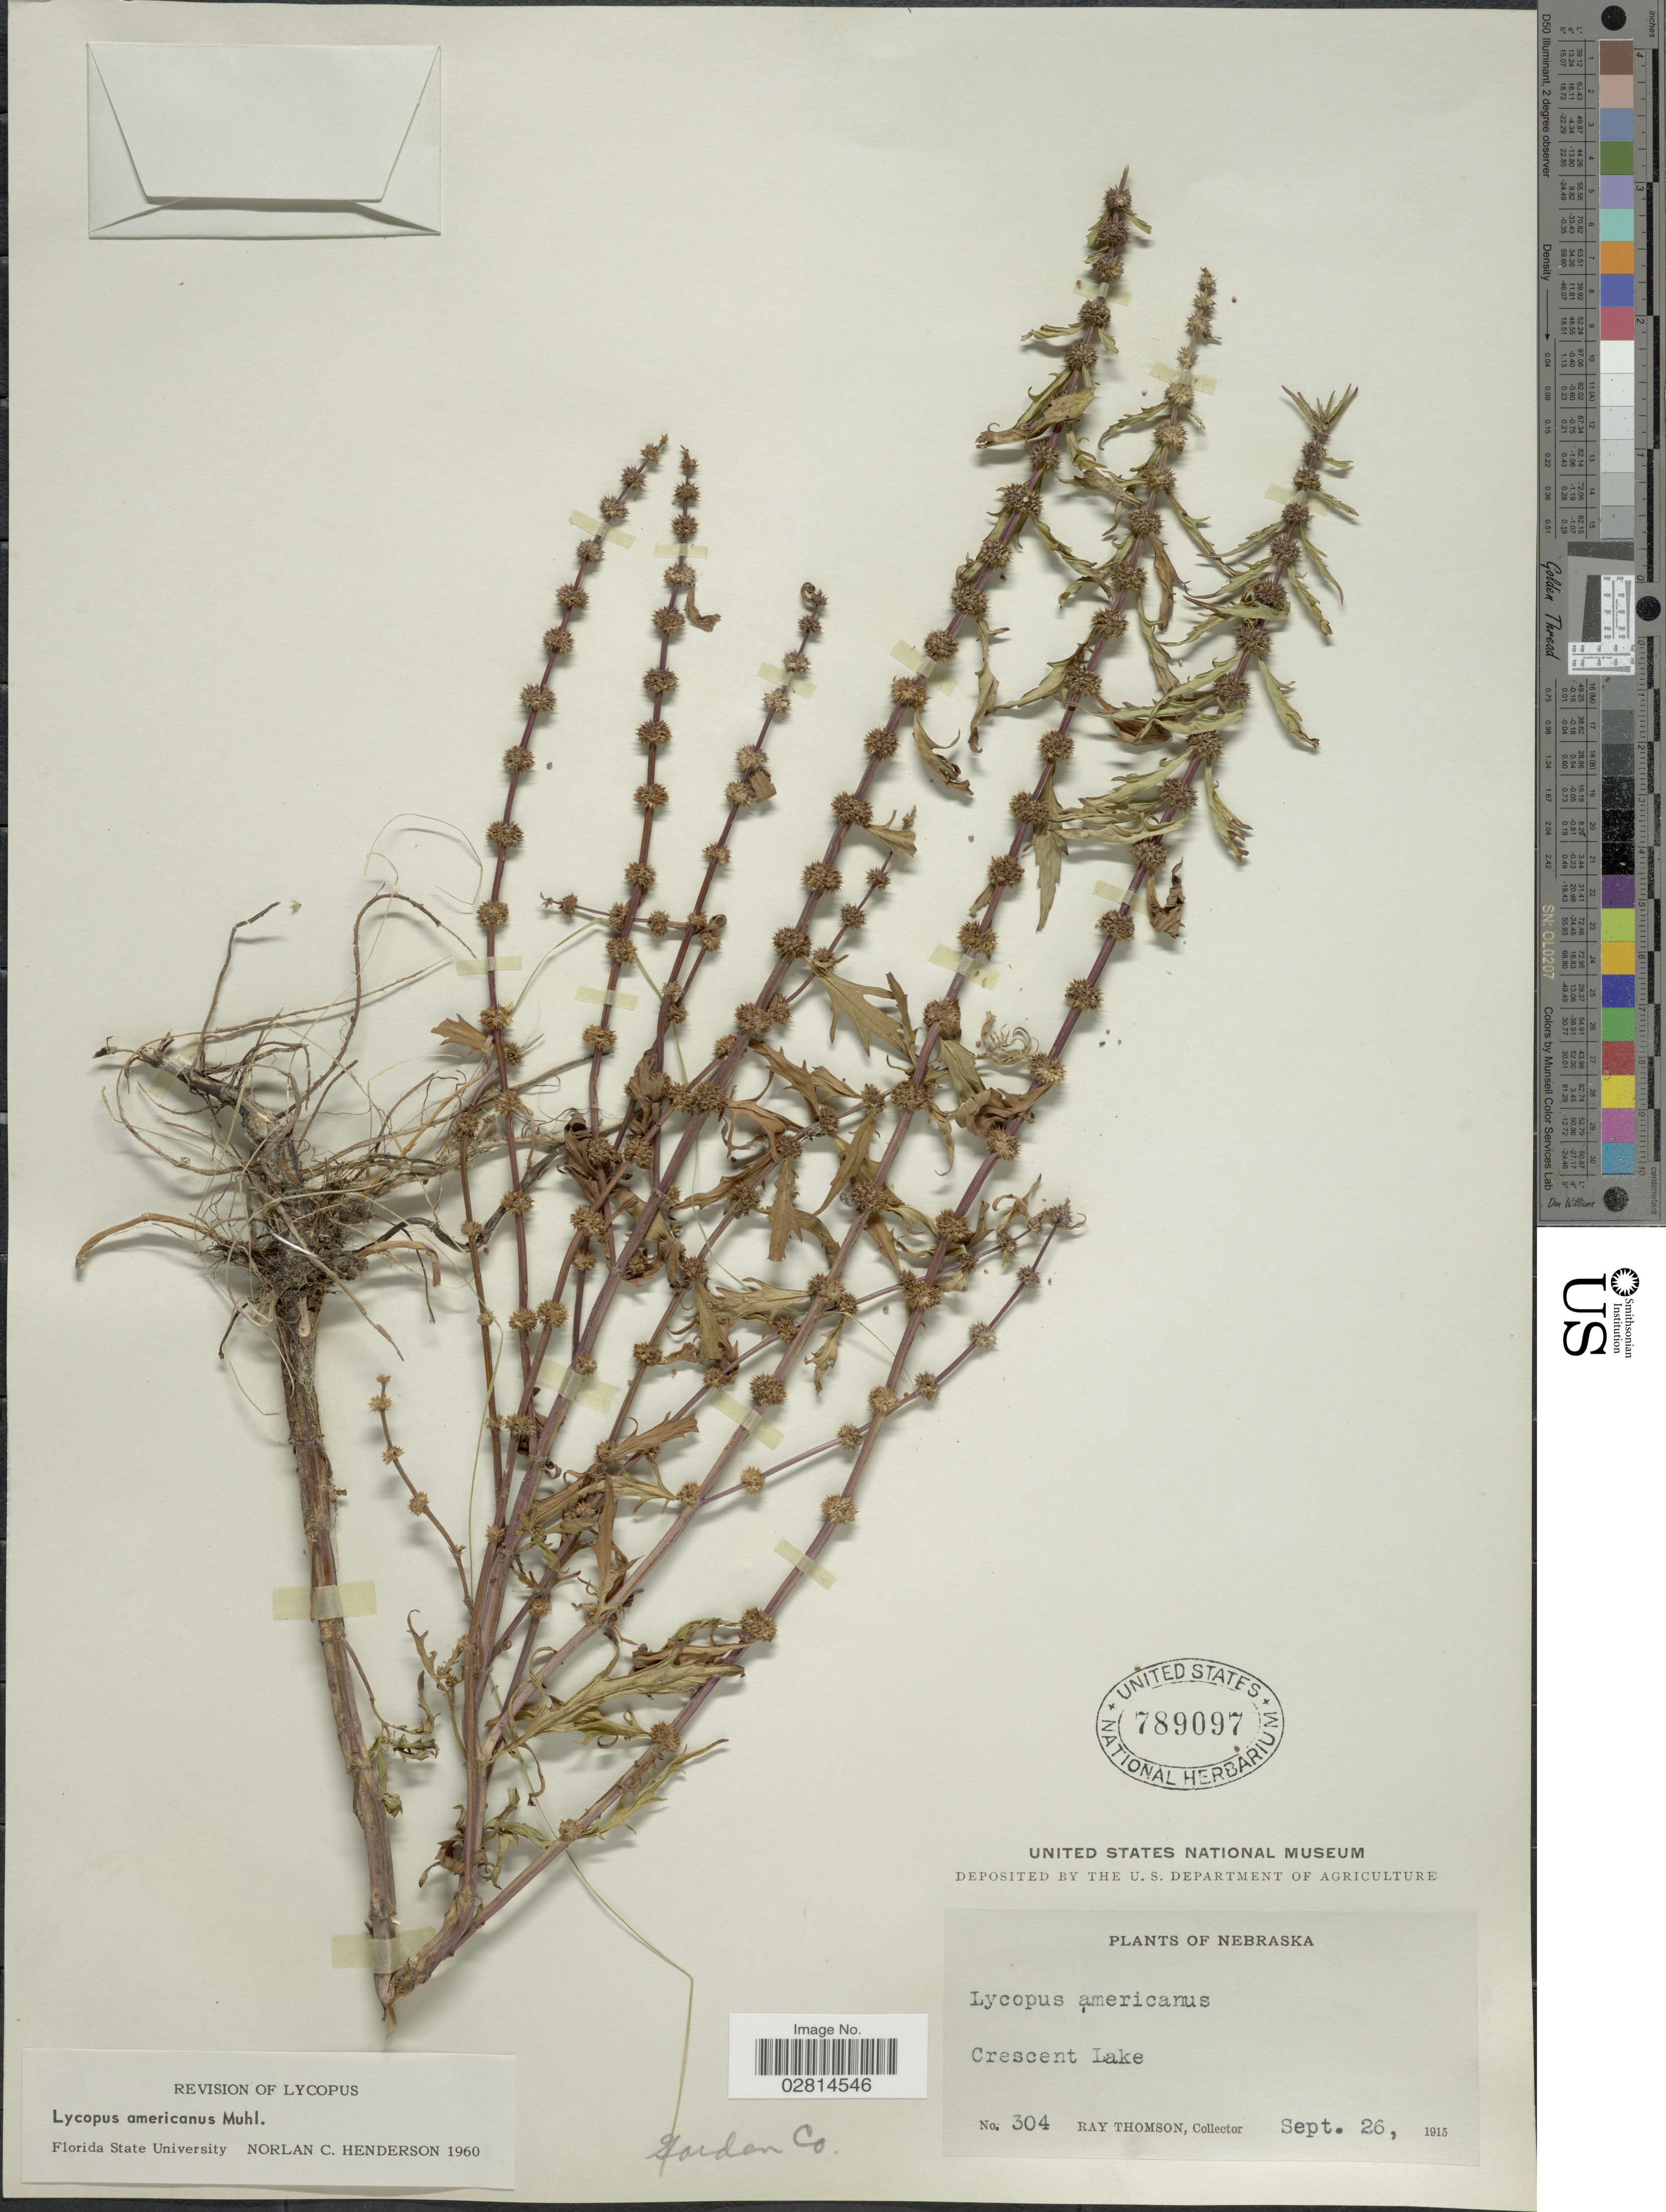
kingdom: Plantae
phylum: Tracheophyta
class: Magnoliopsida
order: Lamiales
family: Lamiaceae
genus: Lycopus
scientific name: Lycopus americanus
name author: Muhl. ex W.P.C. Barton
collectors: R. Thomson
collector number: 304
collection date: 1915-09-26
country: United States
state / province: Nebraska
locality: Crescent Lake. Garden Co.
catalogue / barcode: US 789097